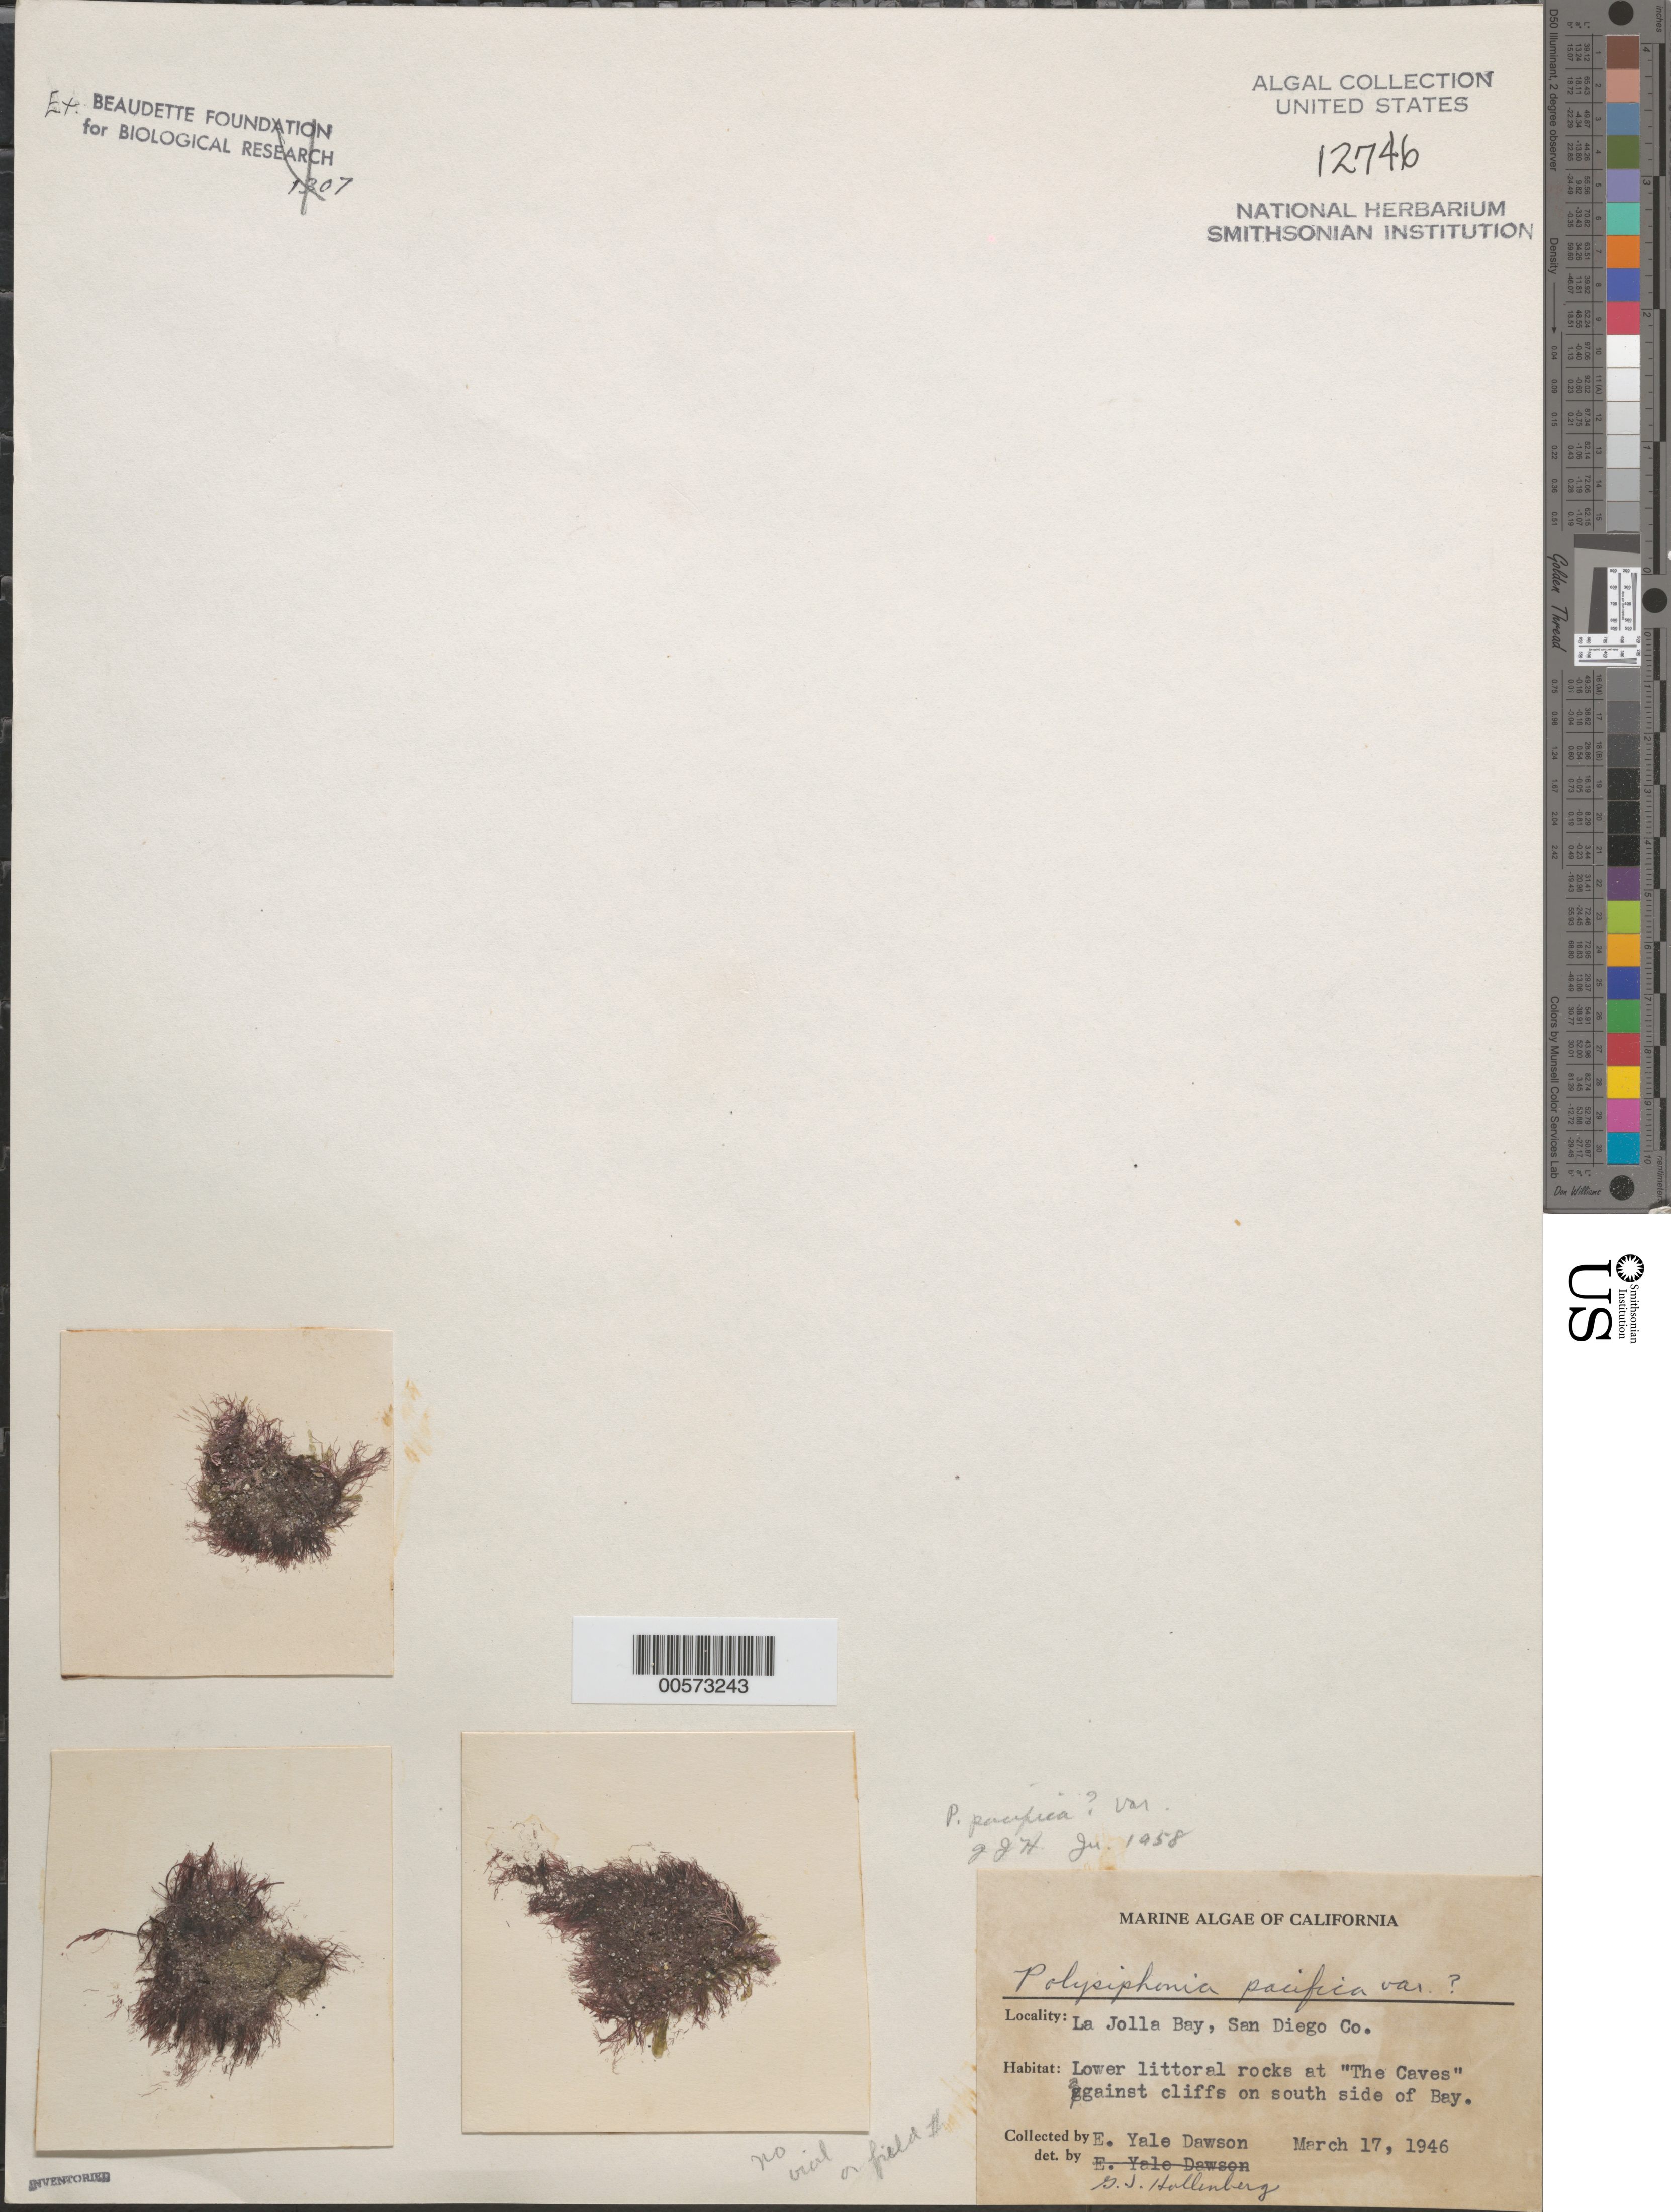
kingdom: Plantae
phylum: Rhodophyta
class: Florideophyceae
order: Ceramiales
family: Rhodomelaceae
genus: Polysiphonia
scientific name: Polysiphonia pacifica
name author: Hollenb.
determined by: Hollenberg, George J.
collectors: E. Y. Dawson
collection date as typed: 17 Mar 1946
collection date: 1946-03-17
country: United States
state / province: California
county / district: San Diego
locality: La Jolla, southwest La Jolla Bay, the caves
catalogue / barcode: US 12746